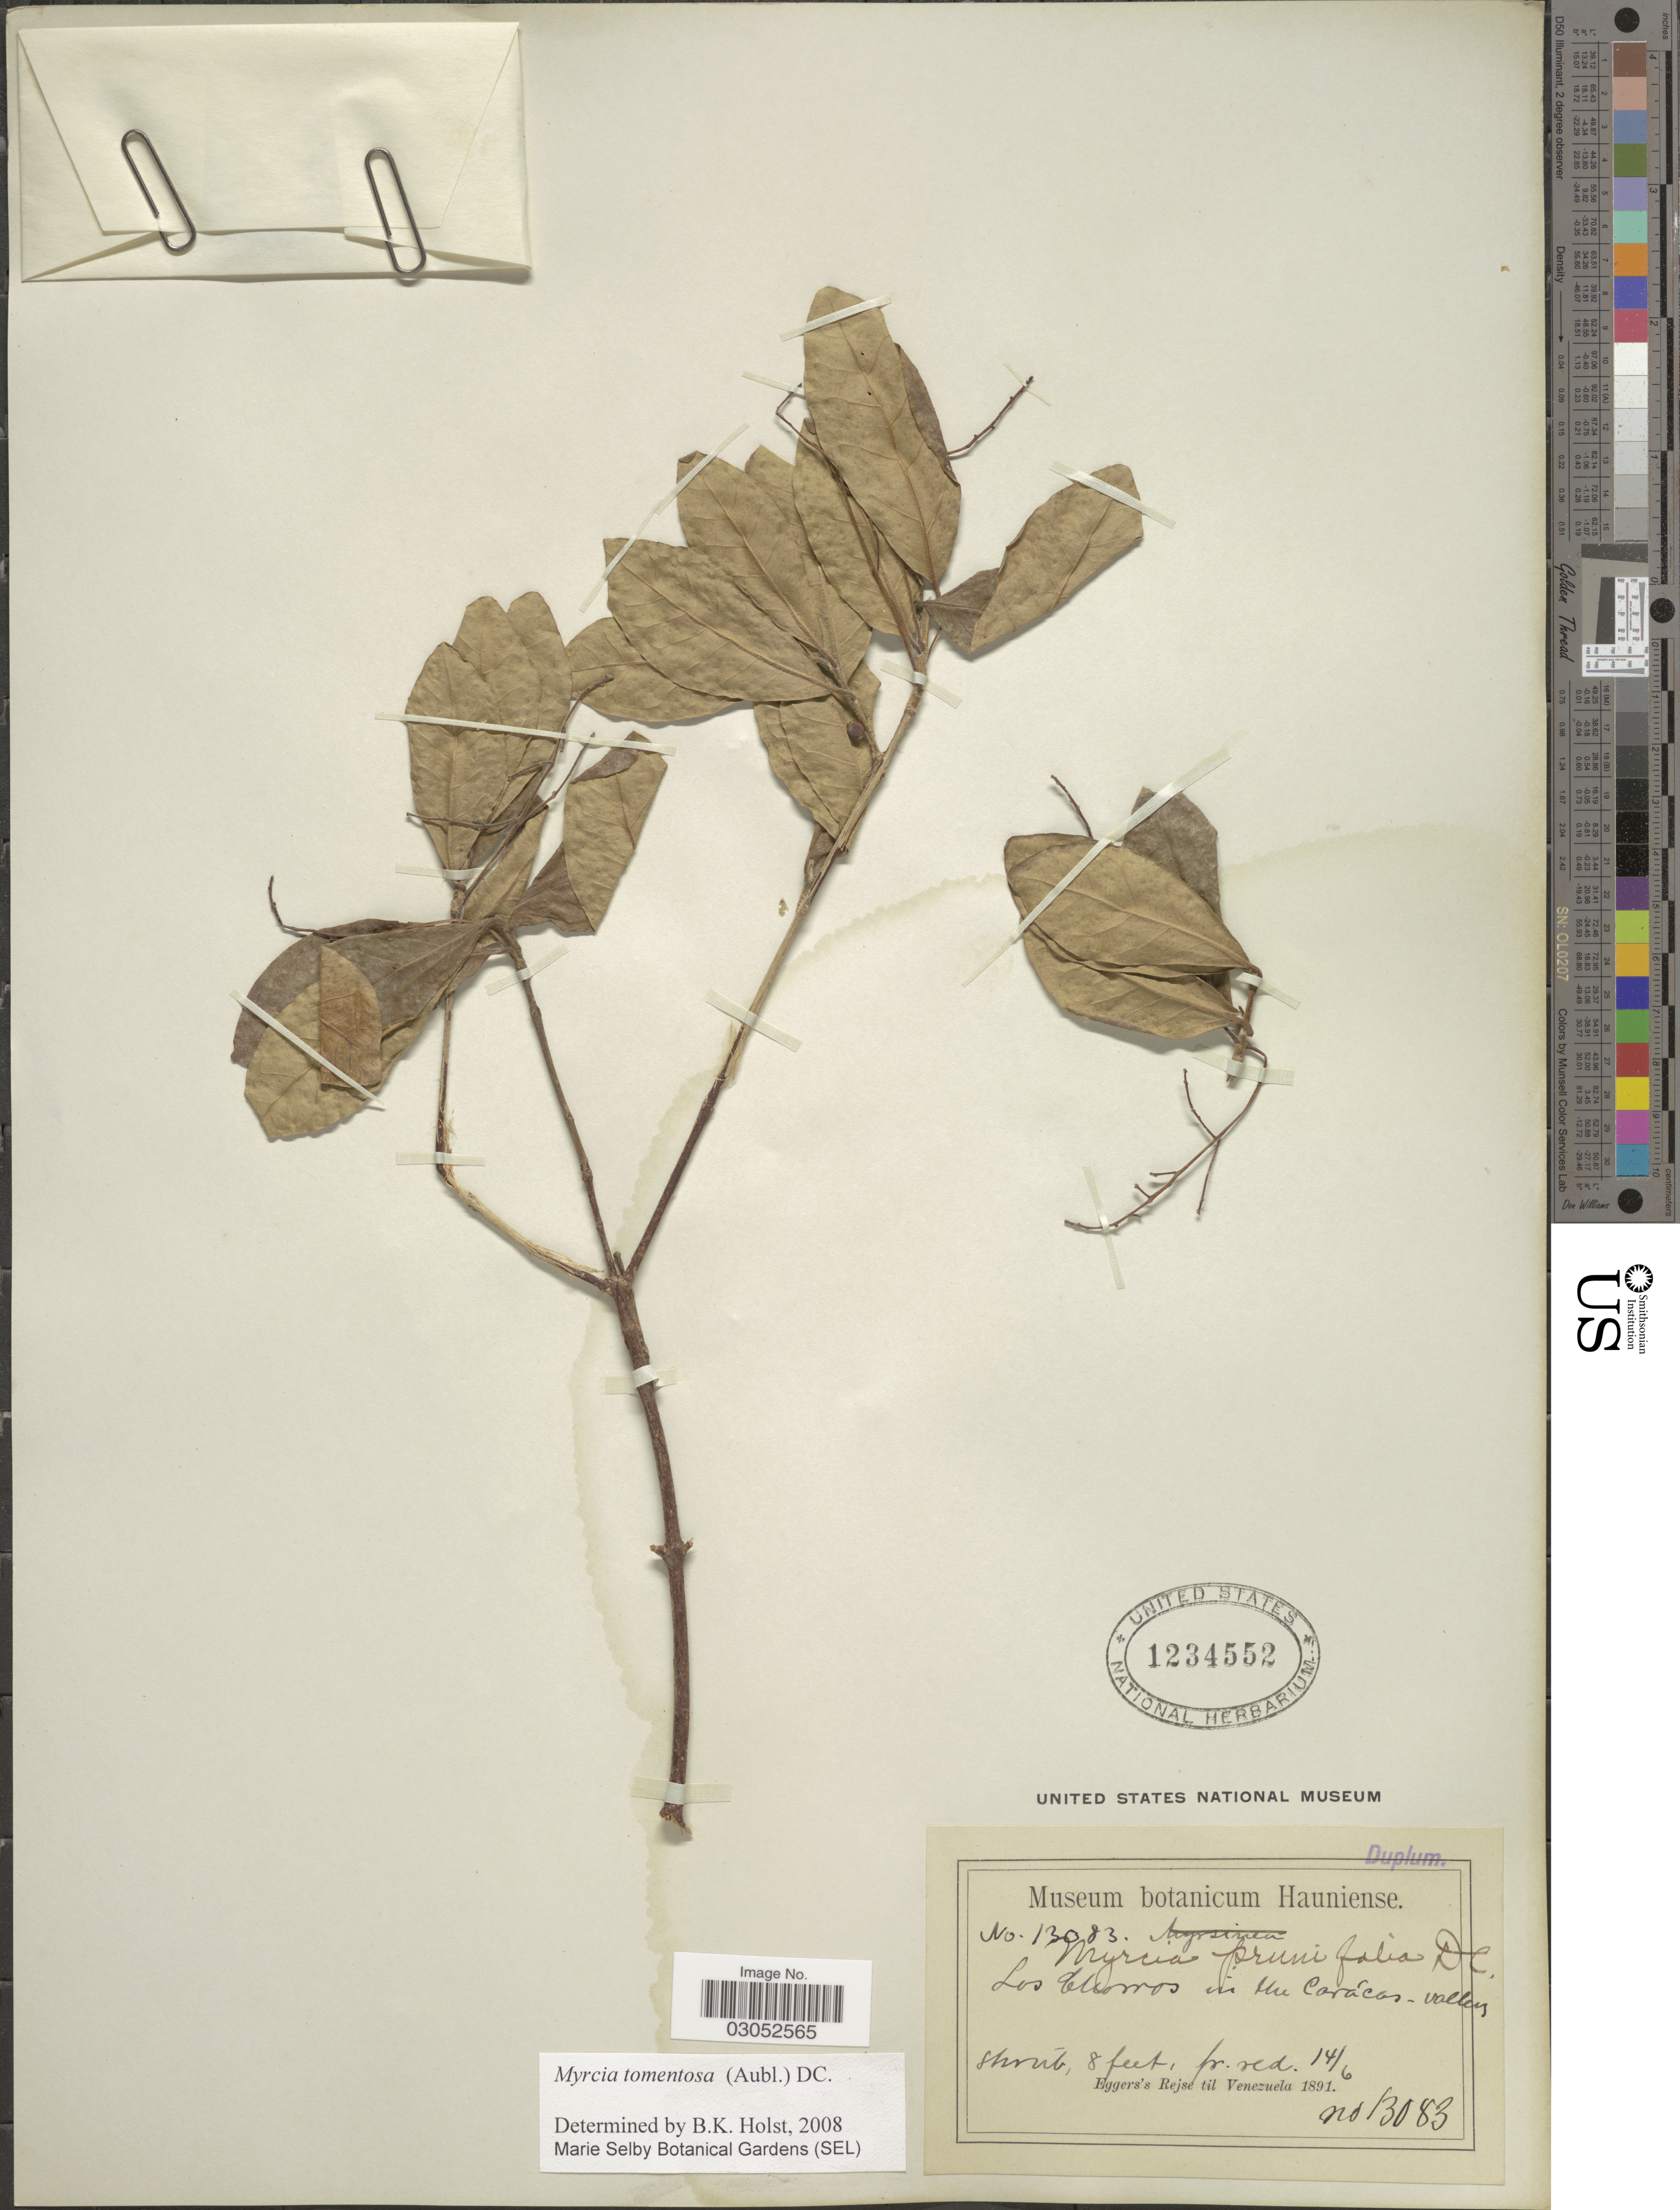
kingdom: Plantae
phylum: Tracheophyta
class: Magnoliopsida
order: Myrtales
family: Myrtaceae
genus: Myrcia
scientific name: Myrcia tomentosa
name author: (Aubl.) DC.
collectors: -. Eggers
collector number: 13083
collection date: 1891-06-14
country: Venezuela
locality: Los Chorros in the Carácas-valley.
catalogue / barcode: US 1234552